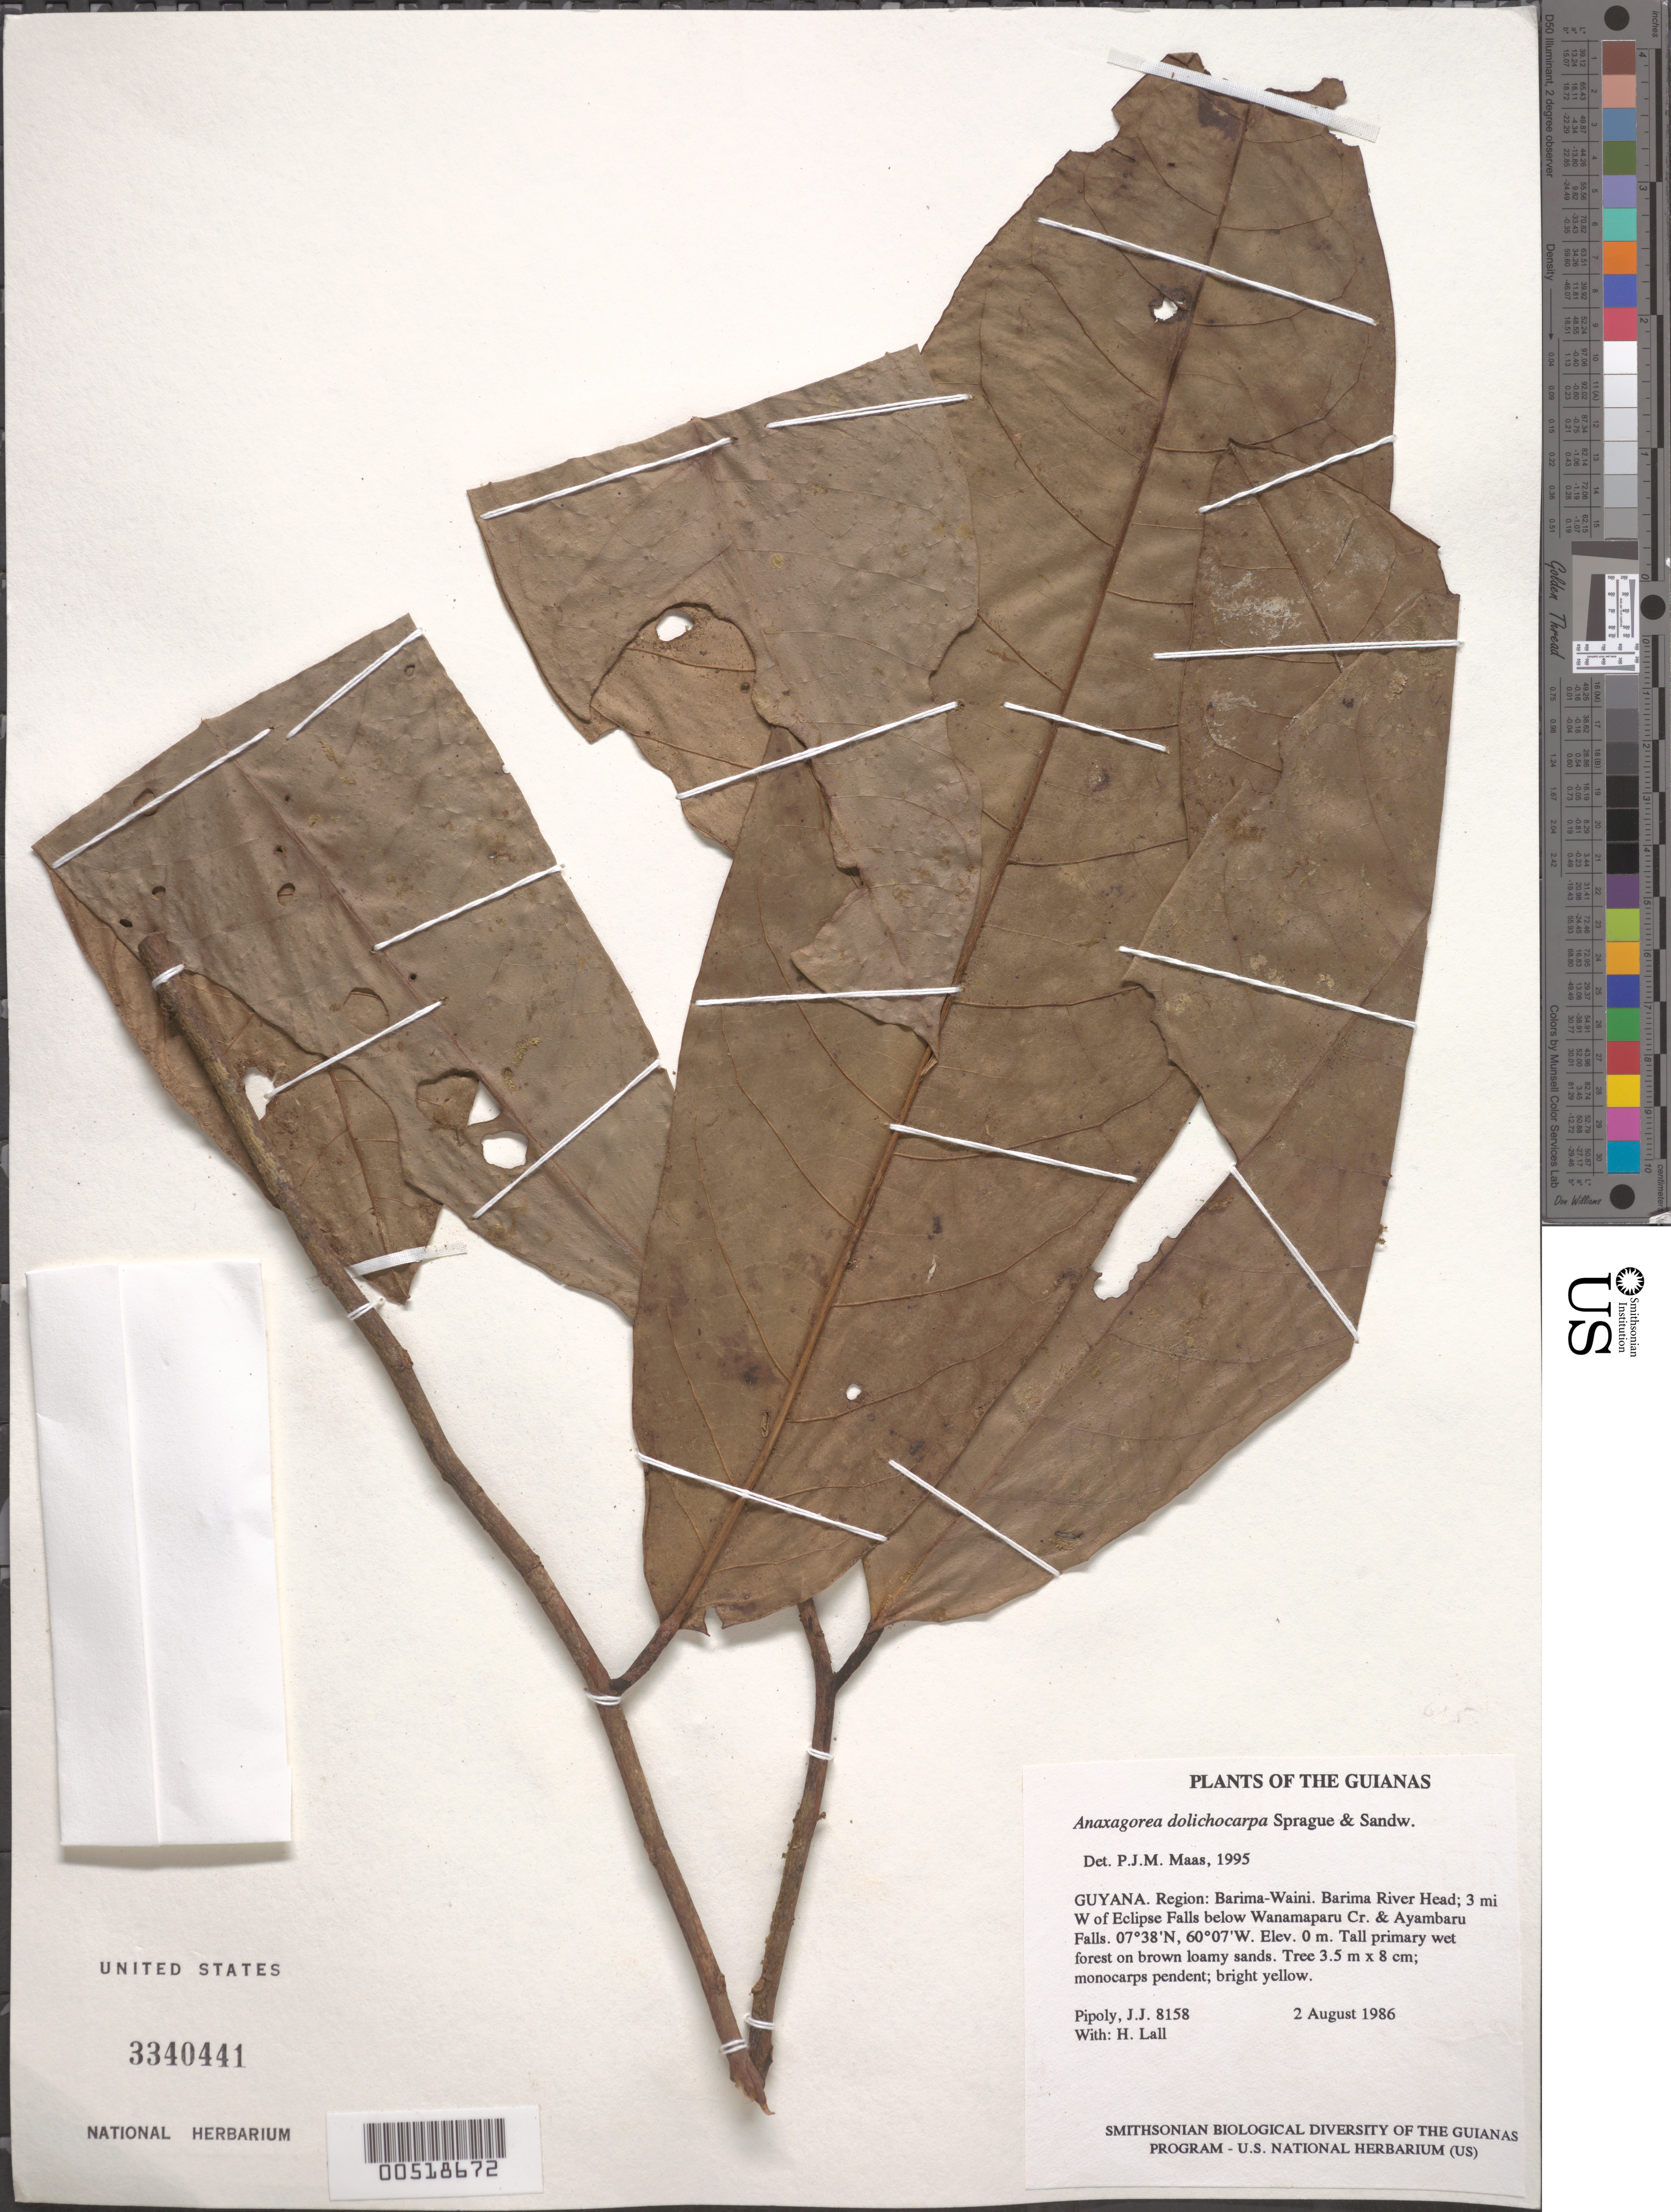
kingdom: Plantae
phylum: Tracheophyta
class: Magnoliopsida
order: Magnoliales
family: Annonaceae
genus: Anaxagorea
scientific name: Anaxagorea dolichocarpa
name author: Sprague & Sandwith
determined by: Maas, Paul J. M.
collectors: J. J. Pipoly & H. Lall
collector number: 8158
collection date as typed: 2 August 1986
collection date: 1986-08-02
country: Guyana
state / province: Barima-Waini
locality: Barima River head; 3 mi W of Eclipse Falls below Wanamaparu Cr. & Ayambaru Falls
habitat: Tall primary wet forest on brown loamy sands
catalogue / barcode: US 3340441